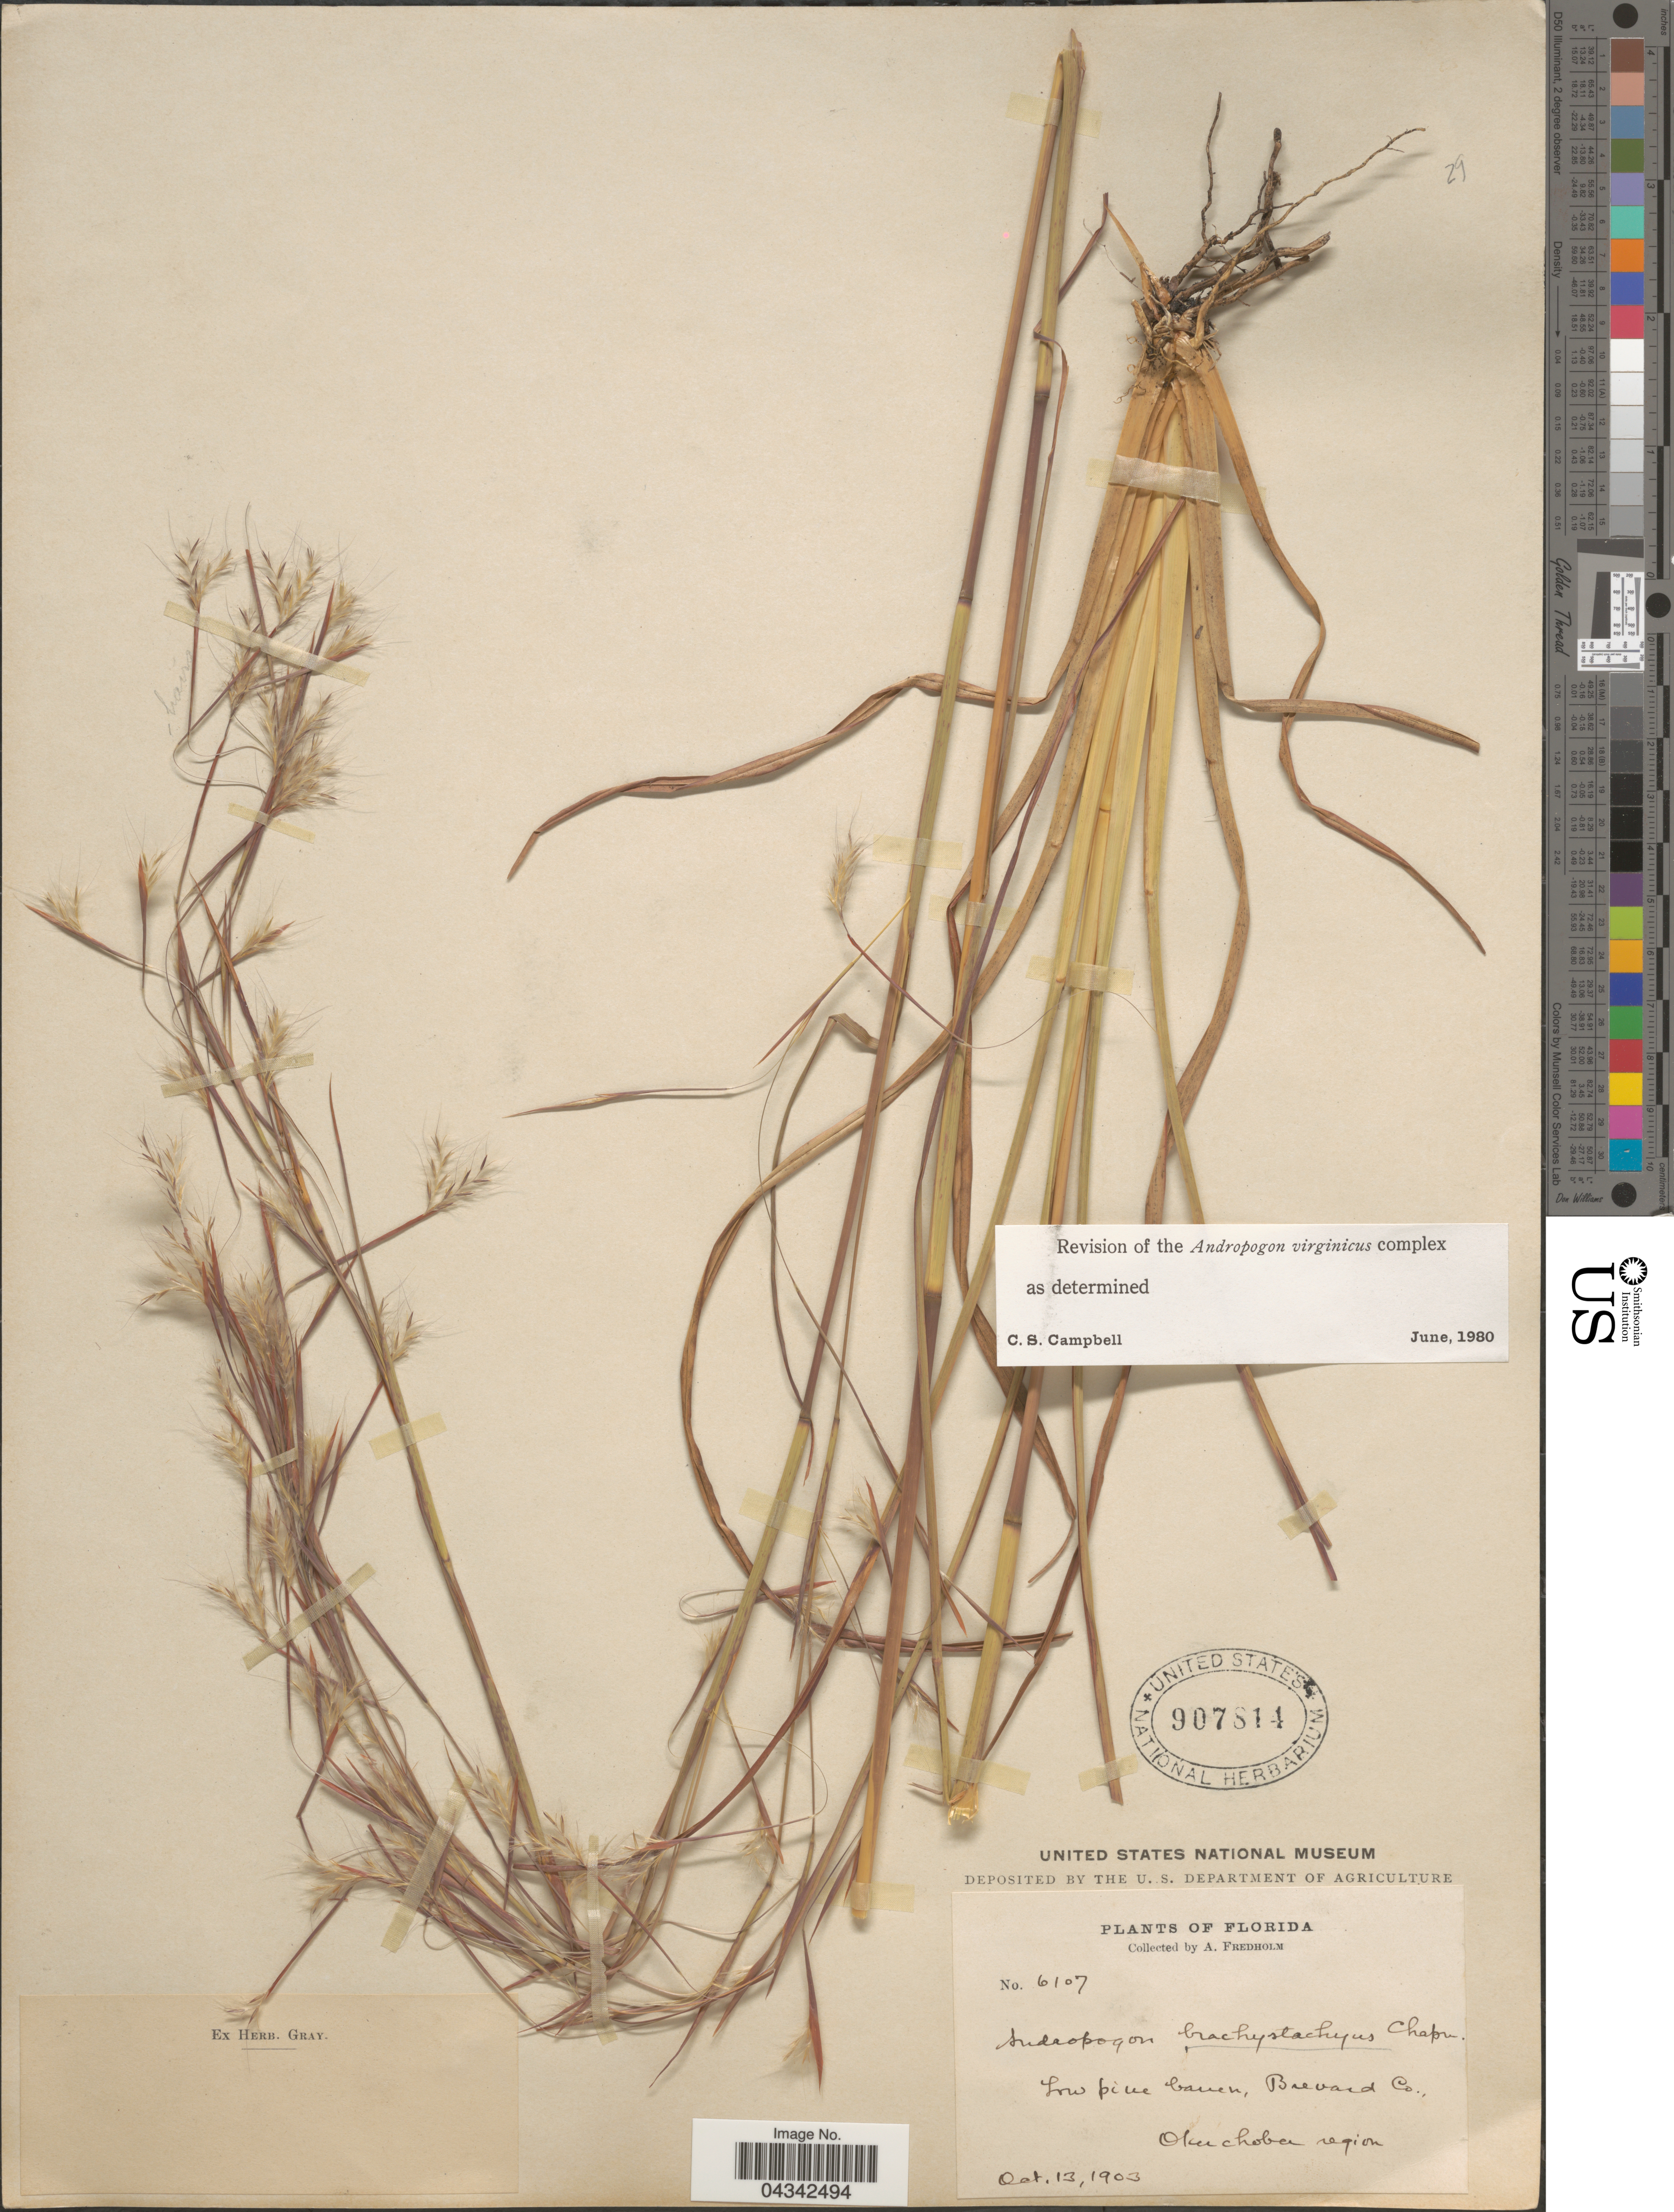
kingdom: Plantae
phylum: Tracheophyta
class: Liliopsida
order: Poales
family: Poaceae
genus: Andropogon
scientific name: Andropogon brachystachyus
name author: Chapm.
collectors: A. Fredholm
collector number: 6107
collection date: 1903-10-13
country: United States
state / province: Florida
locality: Low pine barren, Brevard Co., Okeechobee region.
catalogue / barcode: US 907814